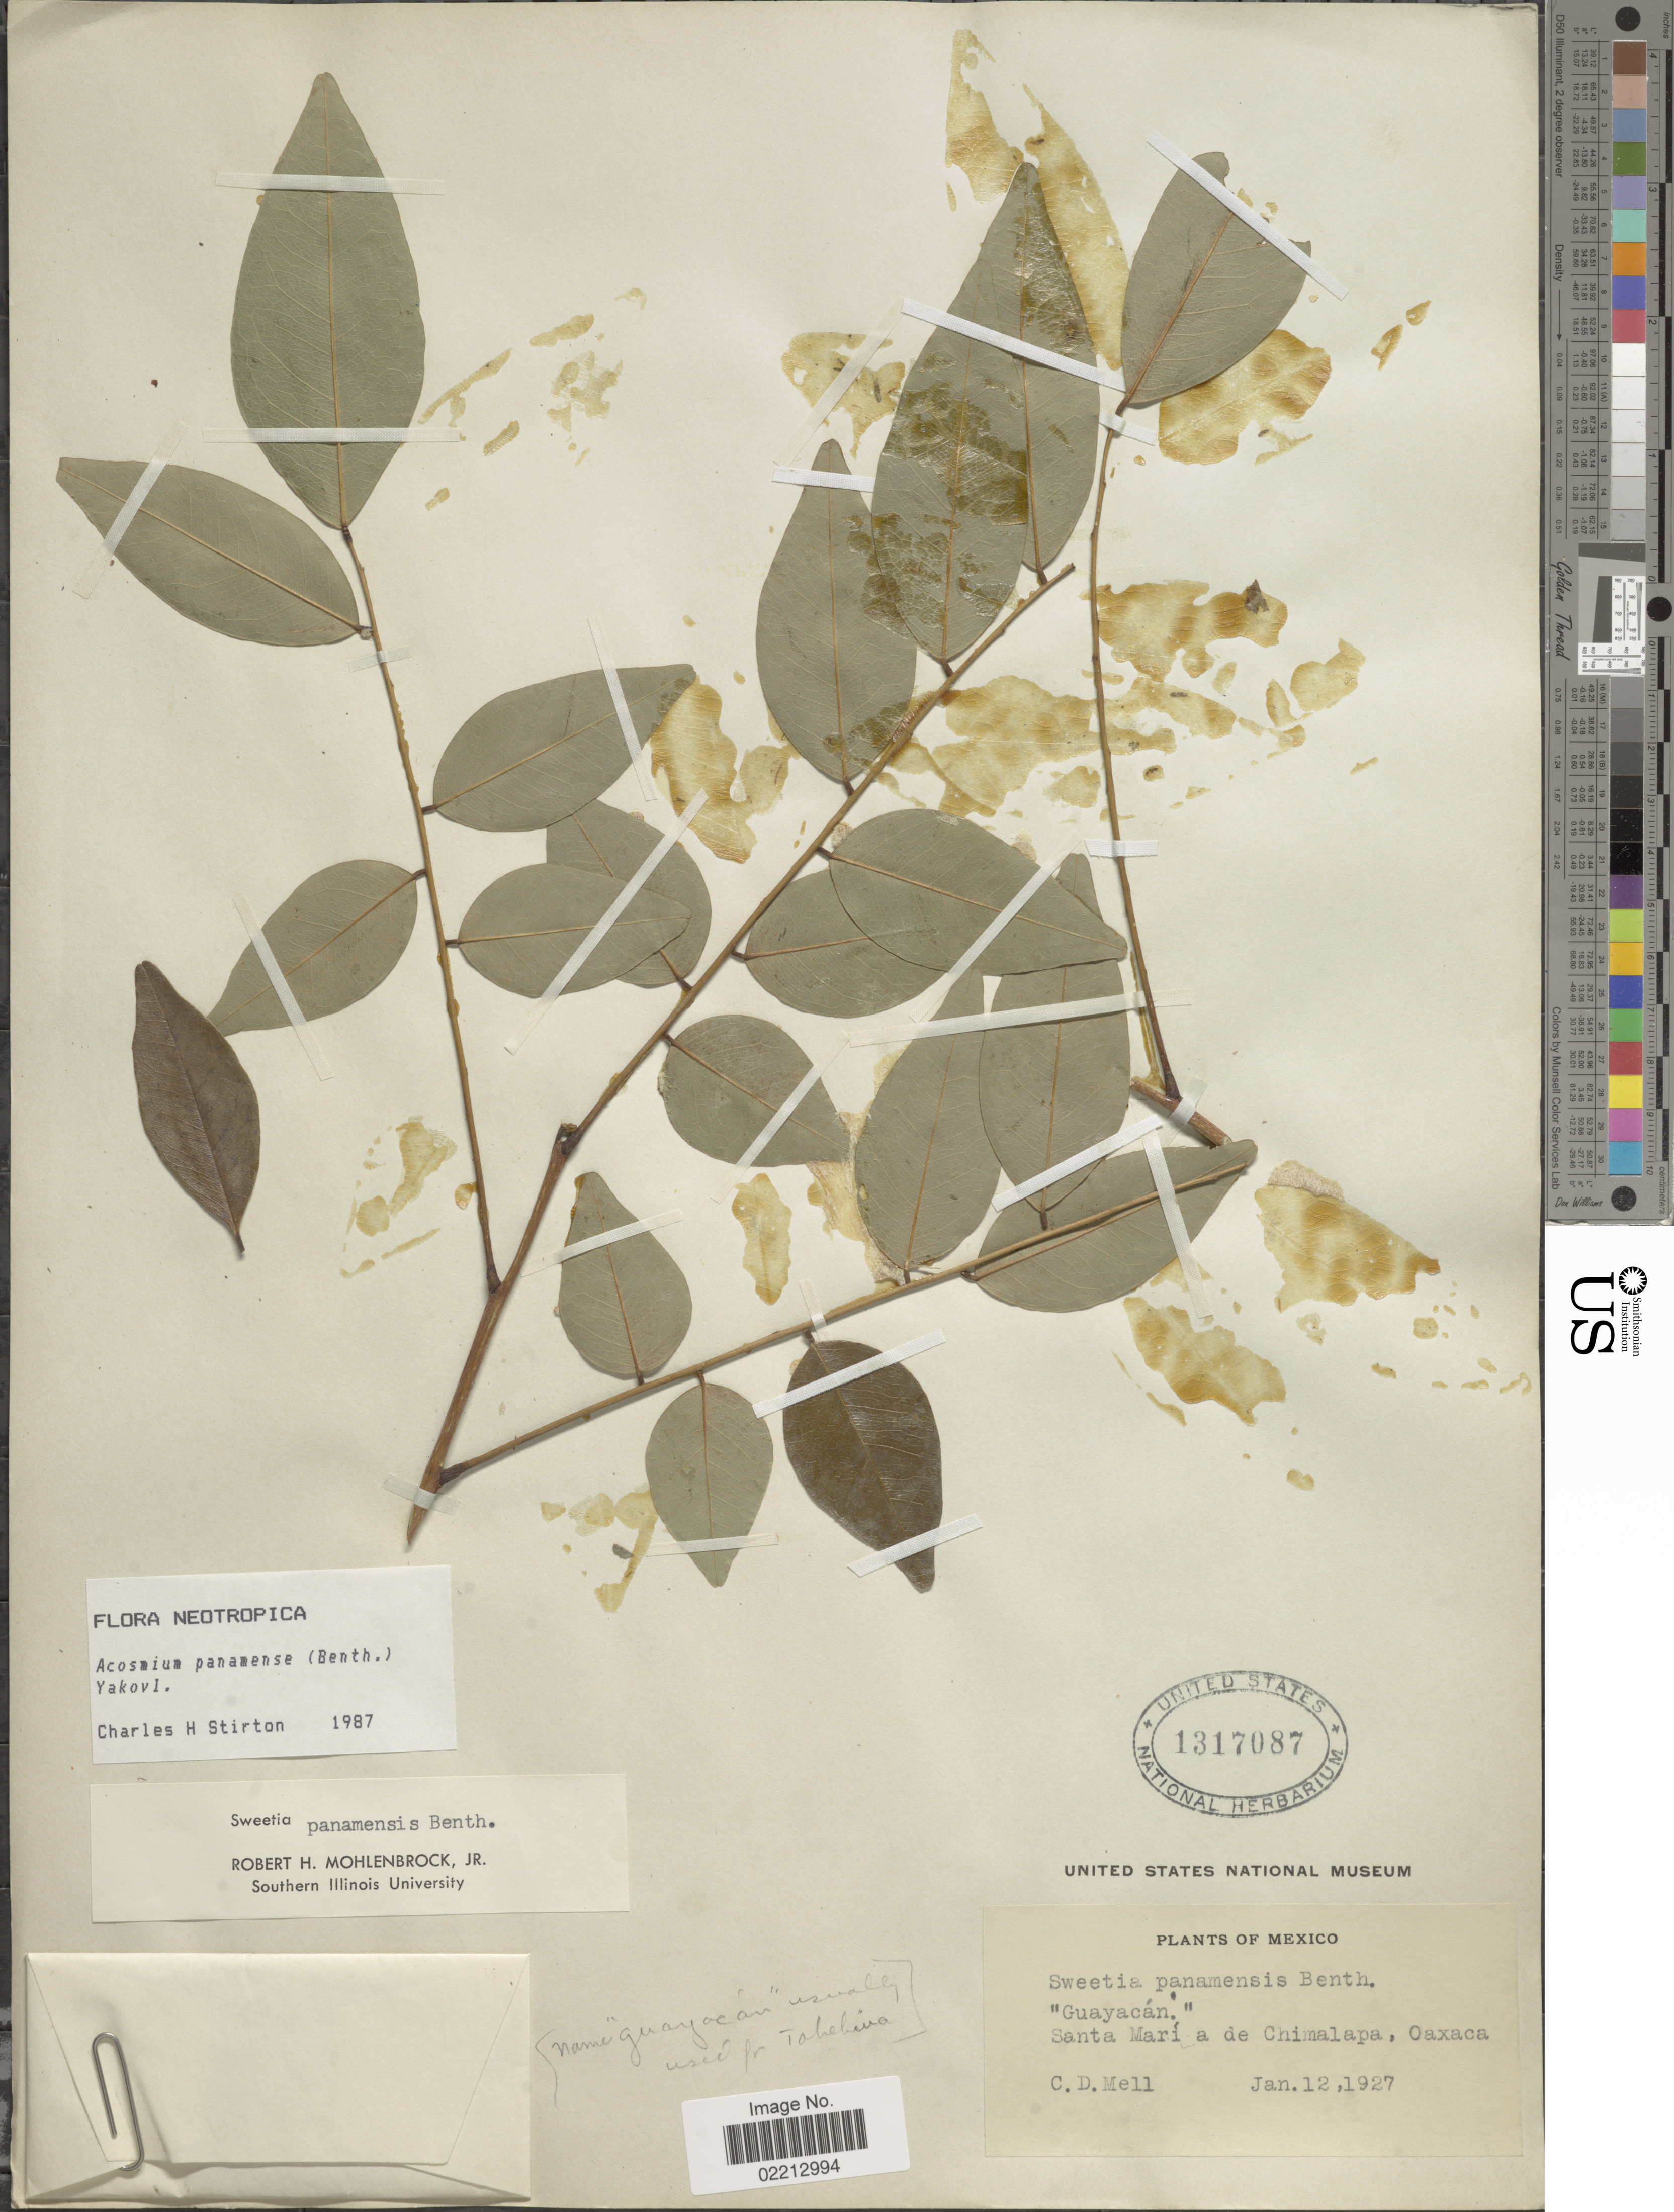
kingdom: Plantae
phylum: Tracheophyta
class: Magnoliopsida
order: Fabales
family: Fabaceae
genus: Acosmium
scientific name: Acosmium panamense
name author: (Benth.) Yakovlev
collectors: C. D. Mell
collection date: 1927-01-12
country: Mexico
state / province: Oaxaca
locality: Santa Maria de Chimalapa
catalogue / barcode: US 1317087